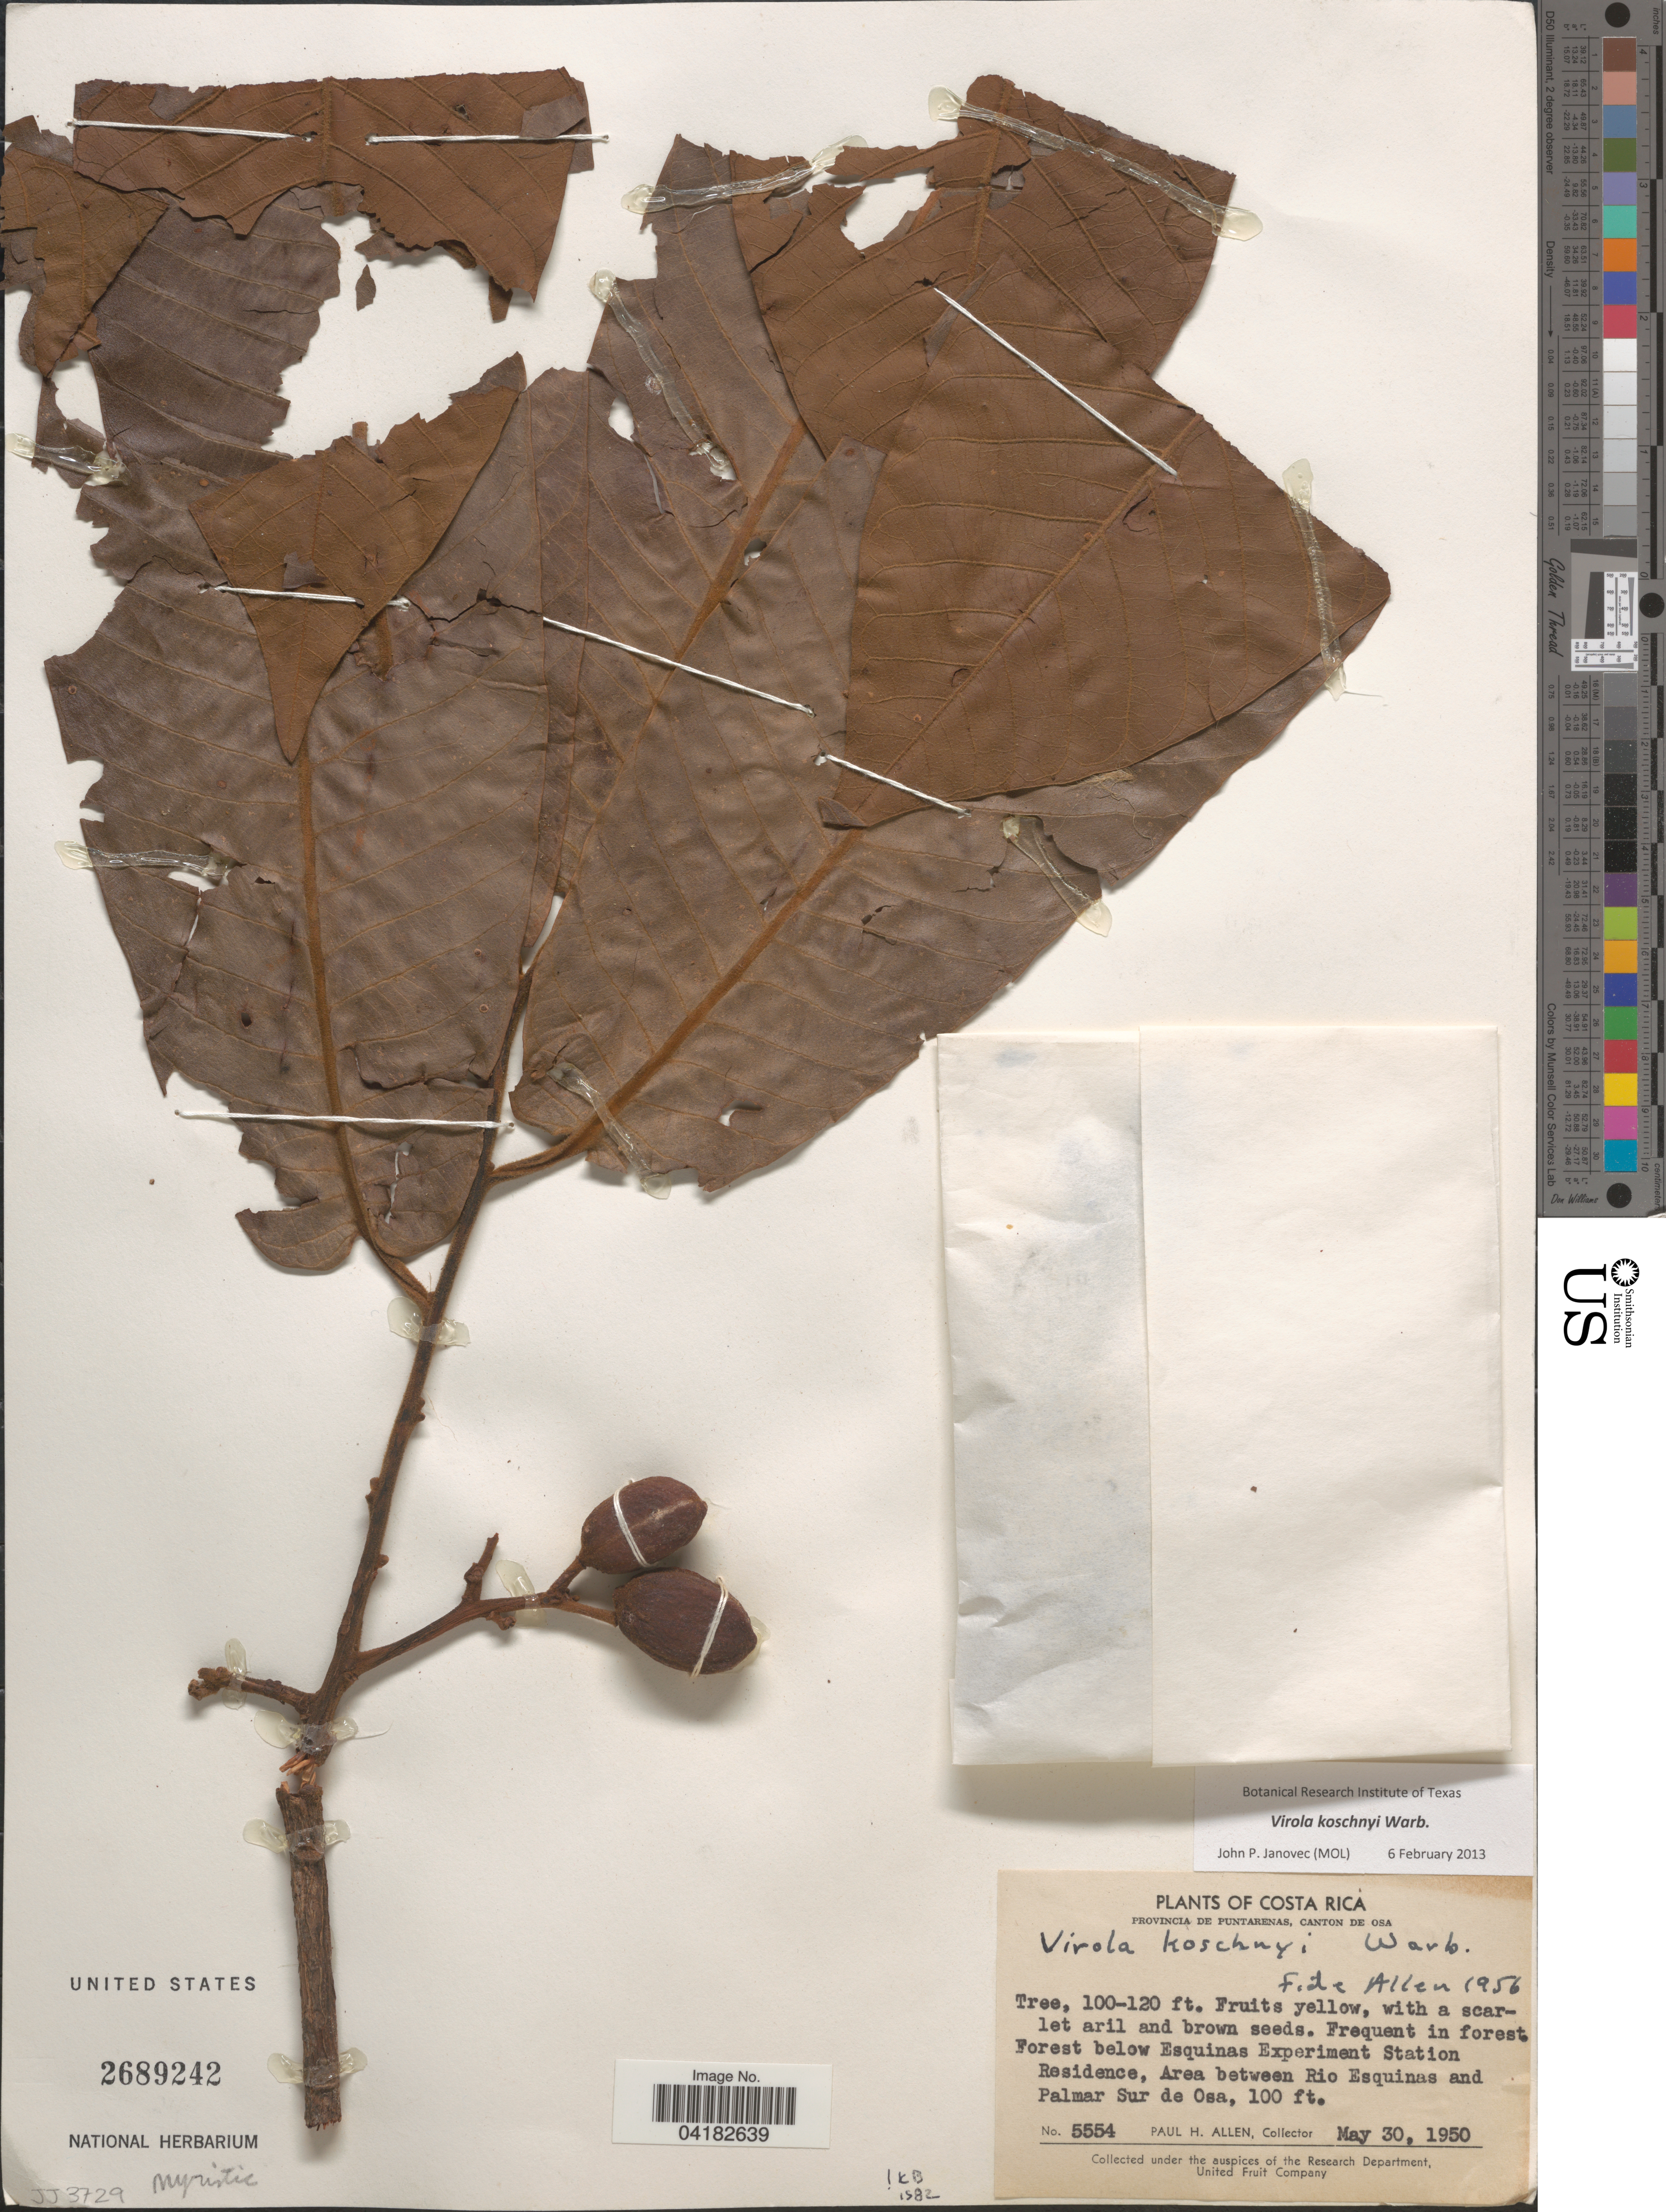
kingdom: Plantae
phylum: Tracheophyta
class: Magnoliopsida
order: Magnoliales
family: Myristicaceae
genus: Virola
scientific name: Virola koschnyi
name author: Warb.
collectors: P. H. Allen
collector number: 5554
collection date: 1950-05-30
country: Costa Rica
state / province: Puntarenas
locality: Canton de Osa. Forest below Esquinas Experiment Station Residence, Area between Rio Esquinas and Palmar Sur de Osa.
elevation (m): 30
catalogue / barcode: US 2689242